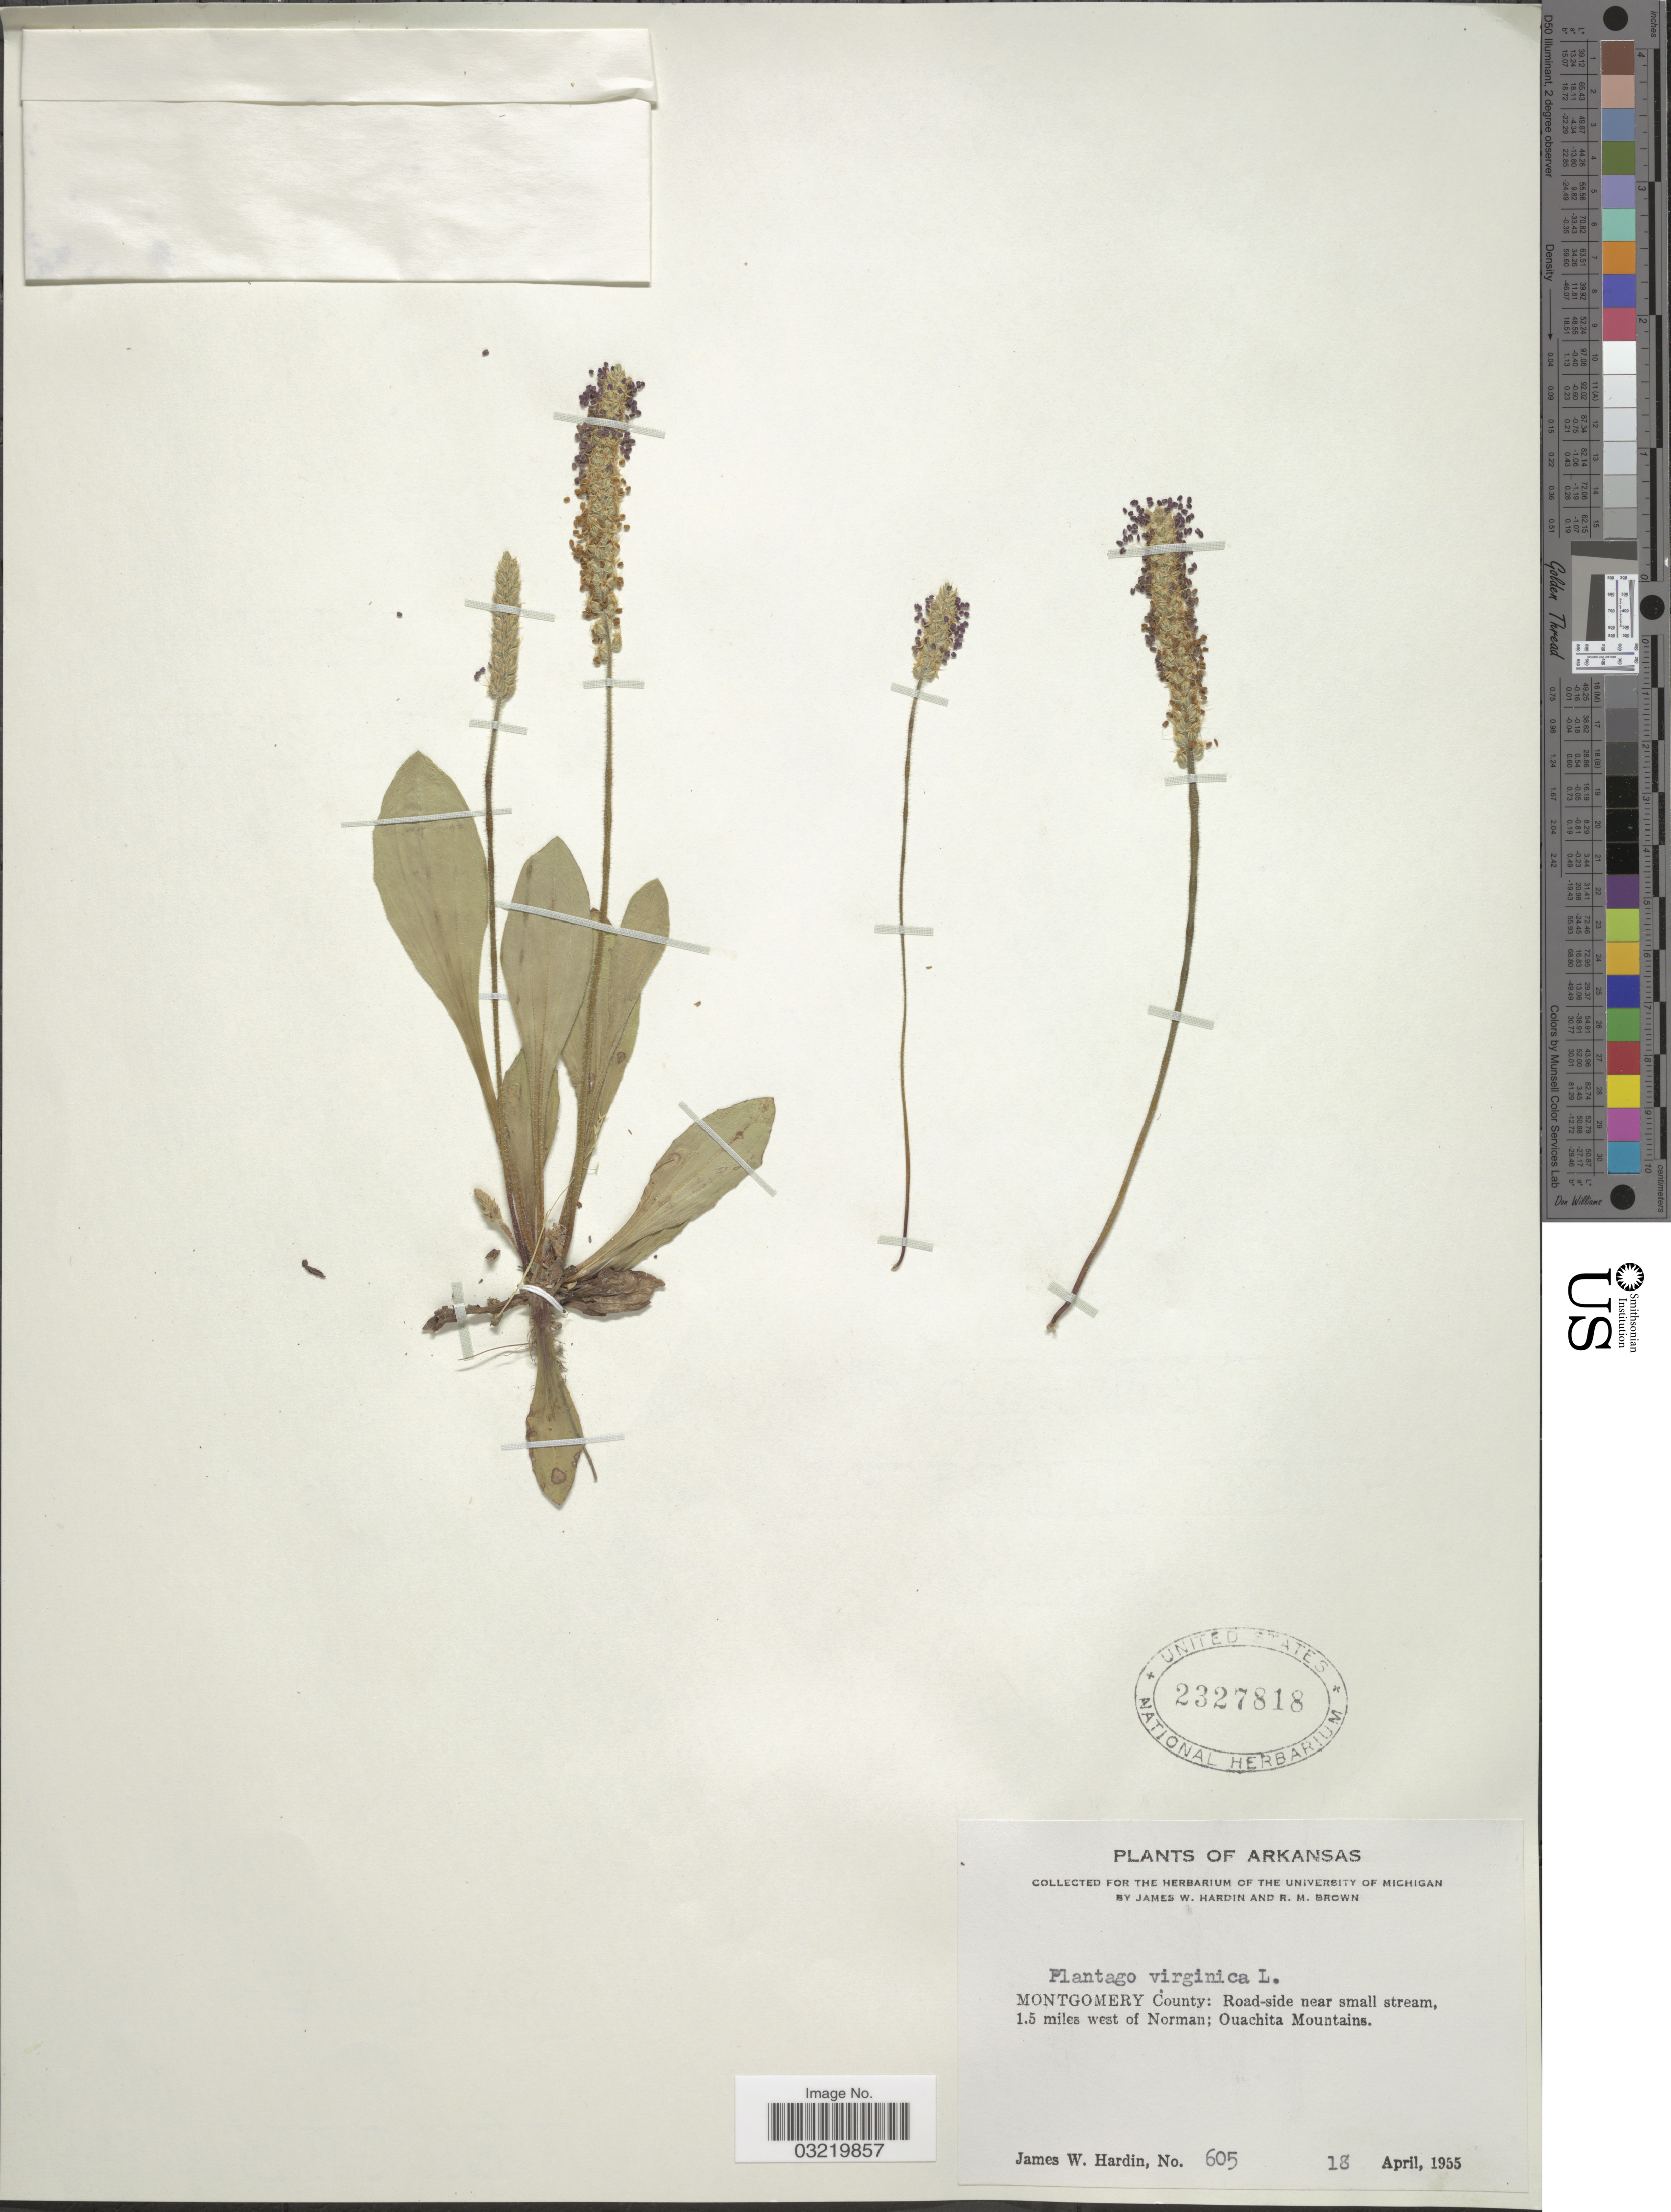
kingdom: Plantae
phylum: Tracheophyta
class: Magnoliopsida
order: Lamiales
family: Plantaginaceae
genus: Plantago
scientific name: Plantago virginica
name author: L.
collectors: J. W. Hardin & R. Brown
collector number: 605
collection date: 1955-04-18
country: United States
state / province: Arkansas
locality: Montgomery County: Road-side near small stream, 1.5 miles west of Norman; Ouachita Mountains.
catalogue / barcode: US 2327818